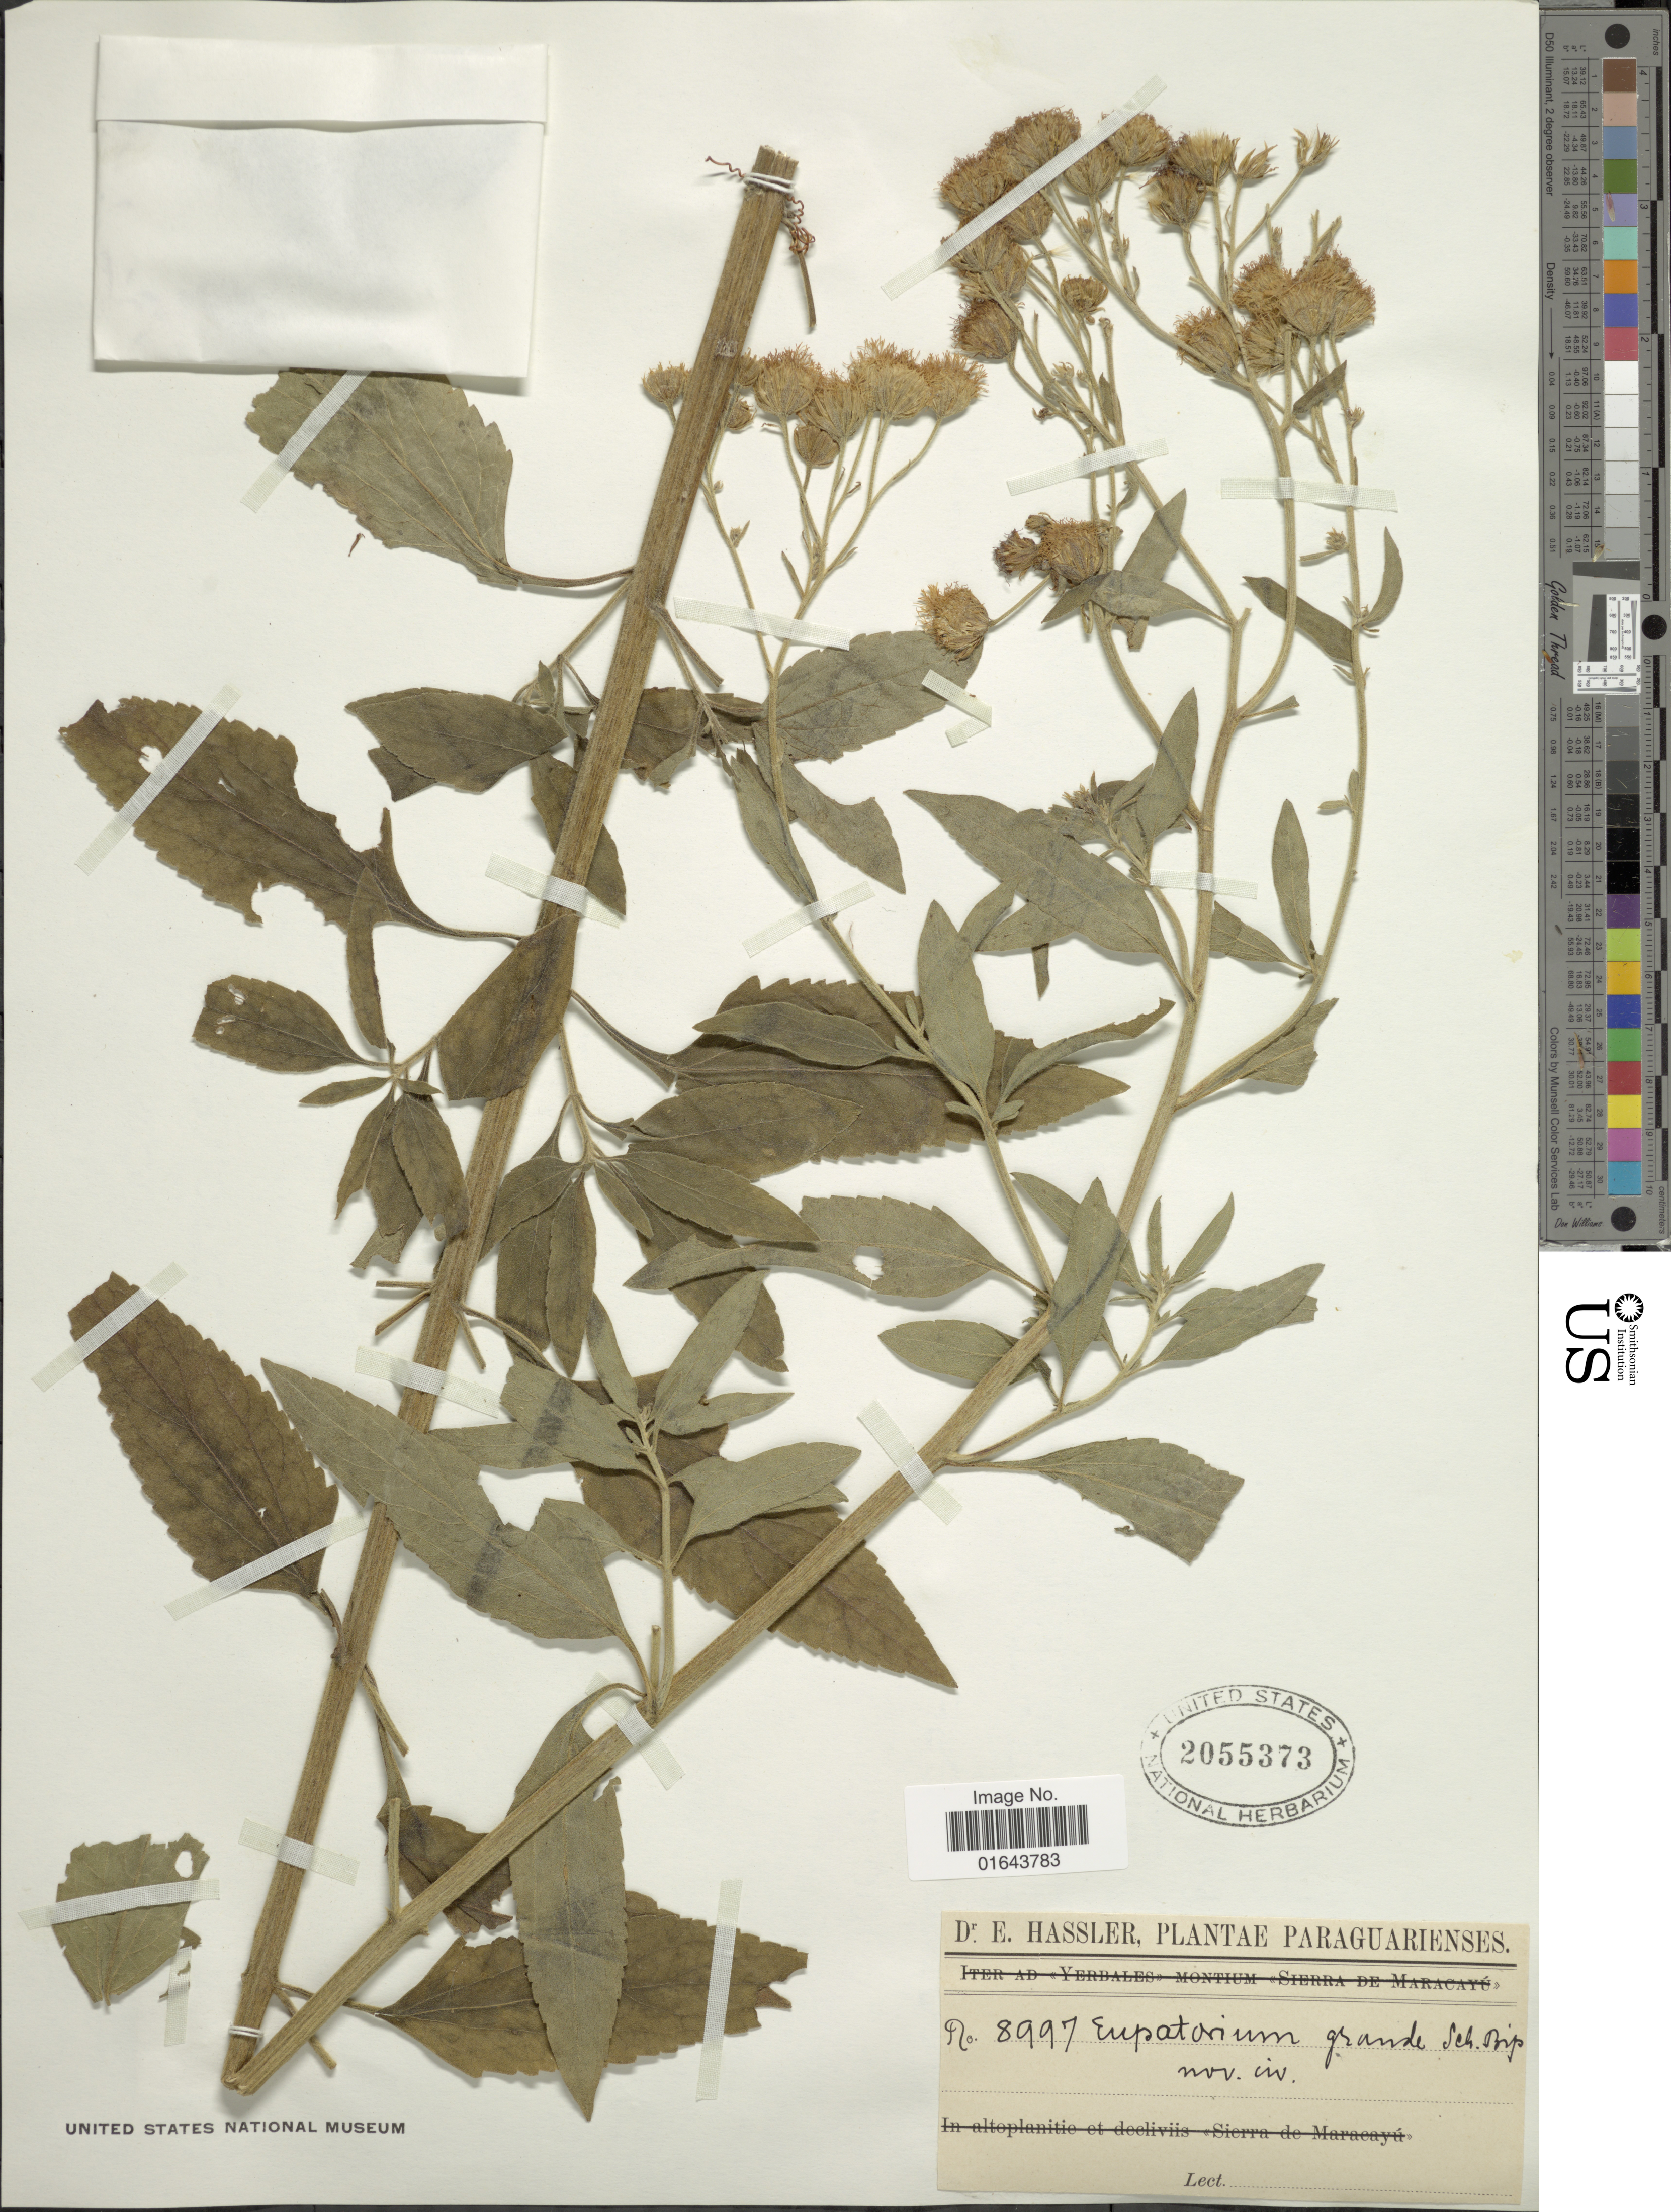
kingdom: Plantae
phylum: Tracheophyta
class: Magnoliopsida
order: Asterales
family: Asteraceae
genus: Campuloclinium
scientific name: Campuloclinium macrocephalum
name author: (Less.) DC.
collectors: E. Hassler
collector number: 8997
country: Paraguay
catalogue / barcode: US 2055373